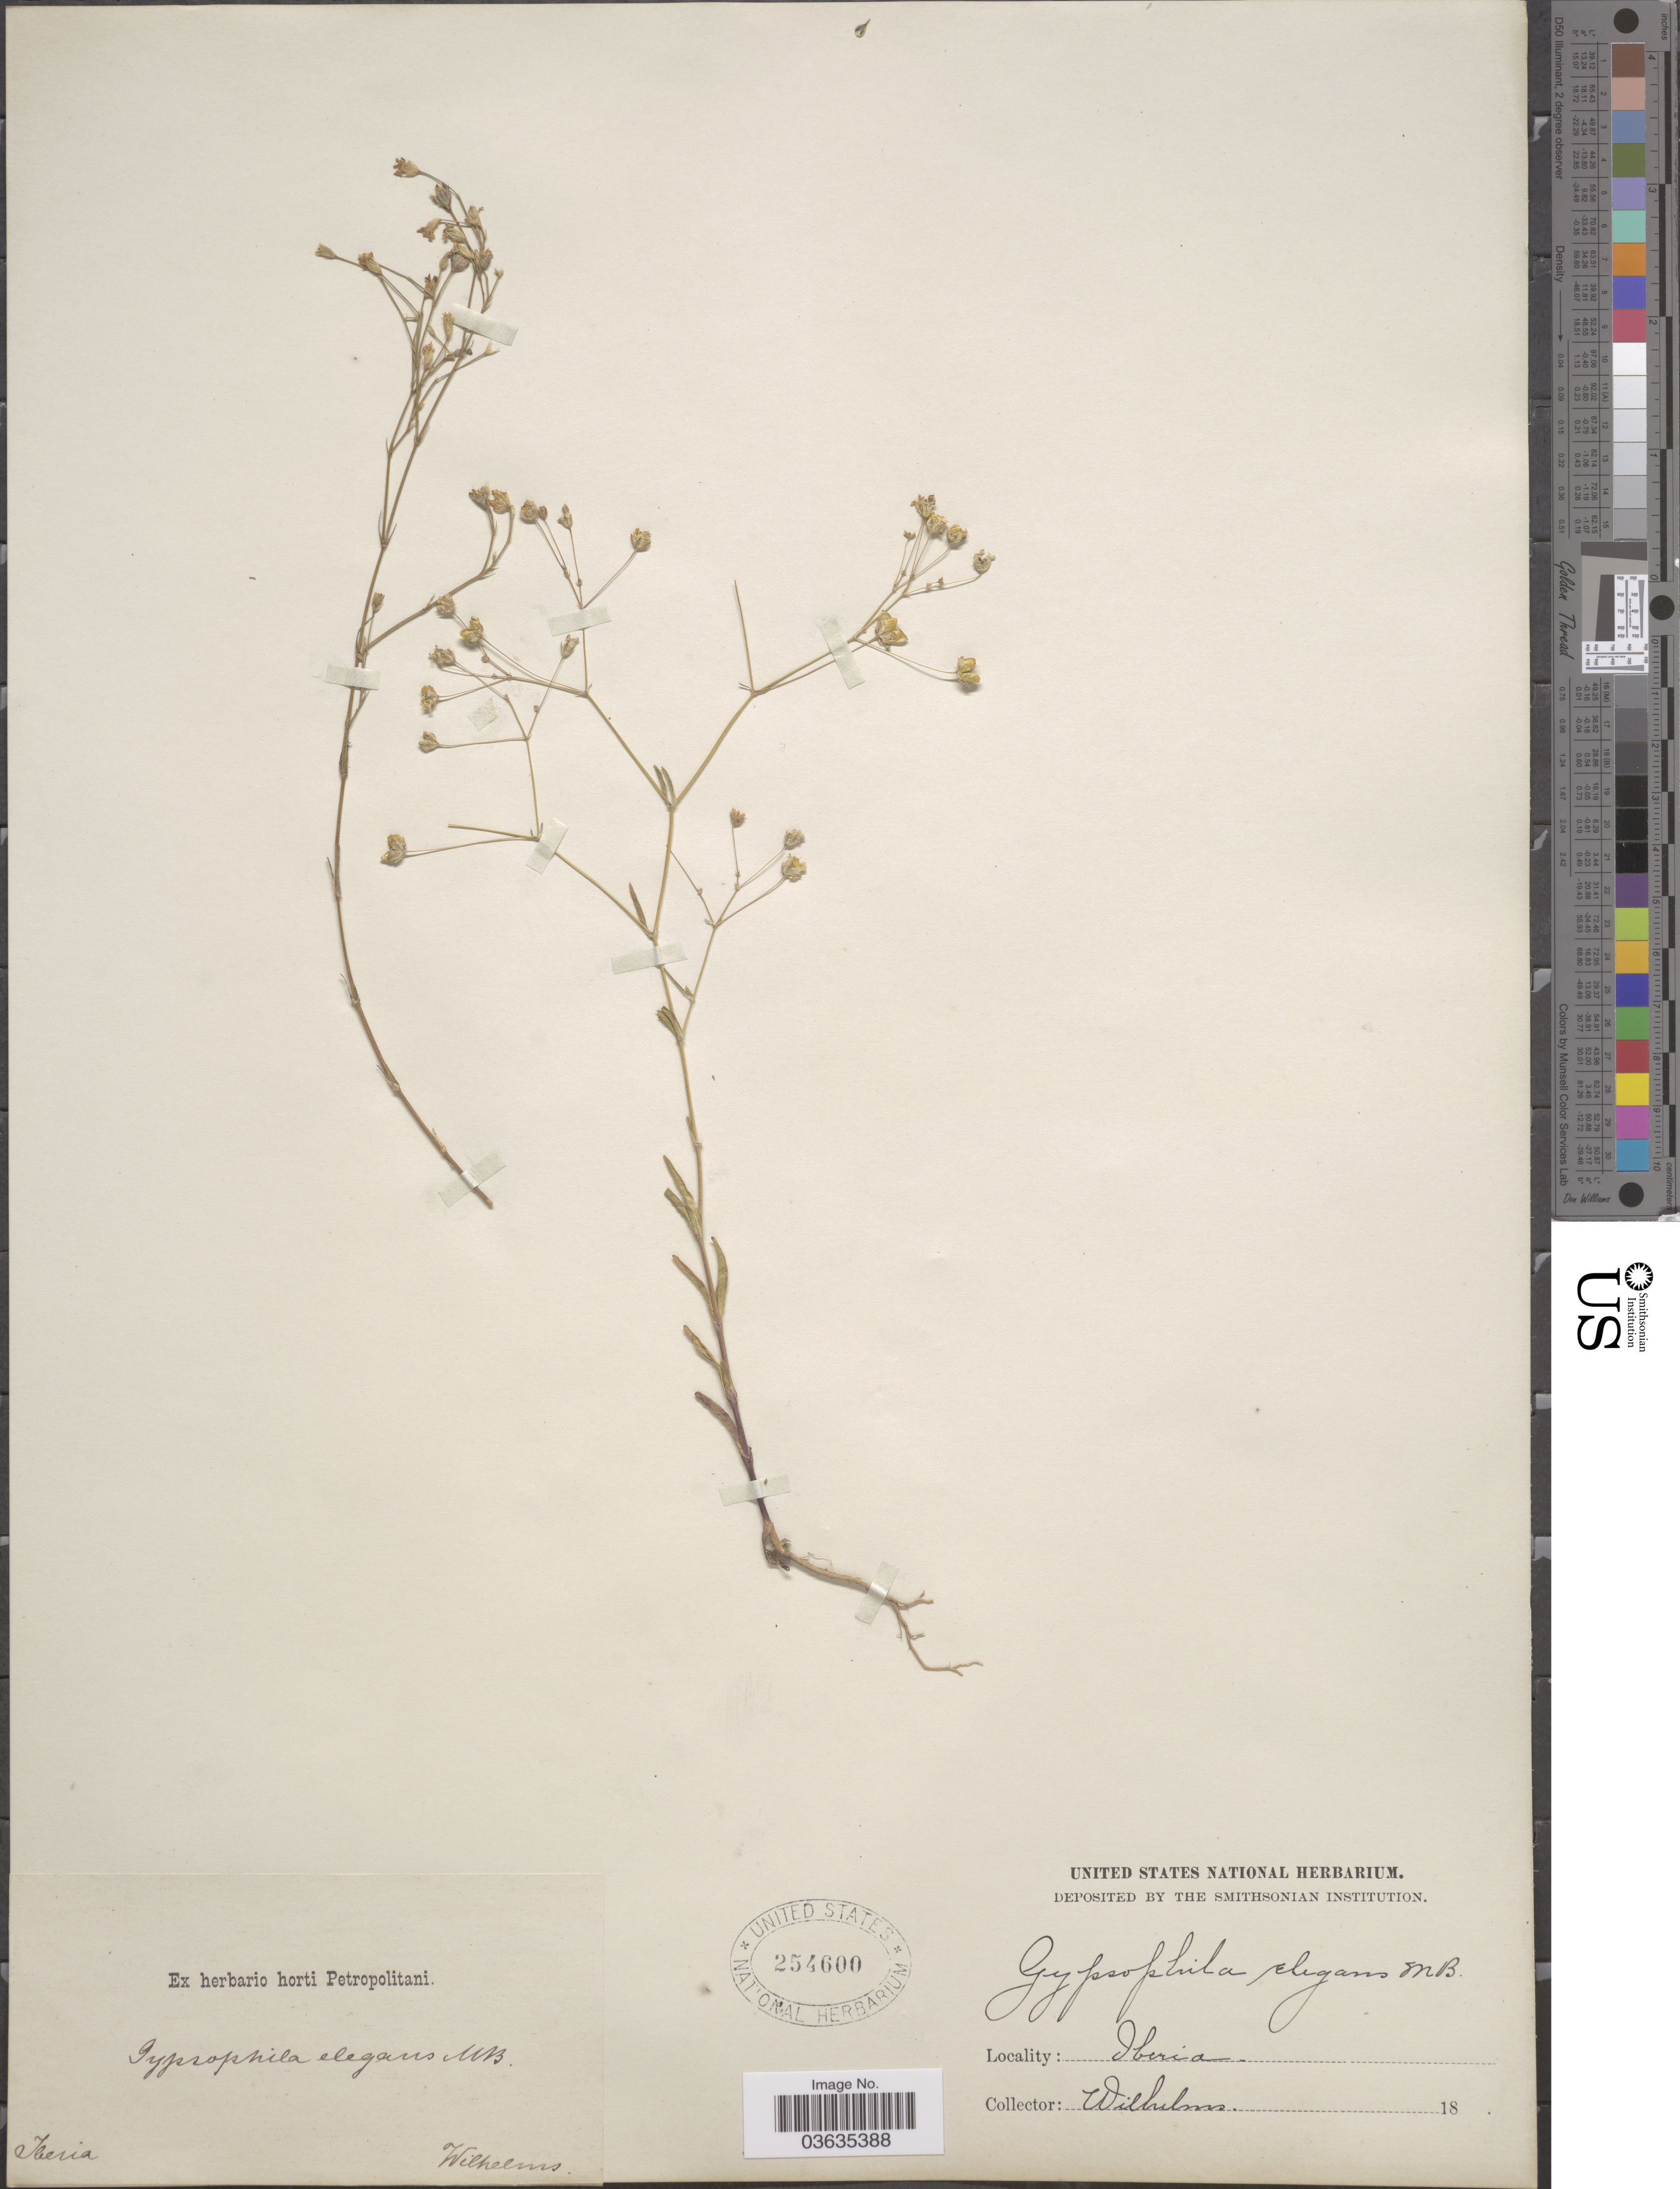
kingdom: Plantae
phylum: Tracheophyta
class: Magnoliopsida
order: Caryophyllales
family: Caryophyllaceae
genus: Gypsophila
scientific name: Gypsophila elegans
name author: M. Bieb.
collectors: C. Wilhelms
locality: Iberia.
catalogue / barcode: US 254600